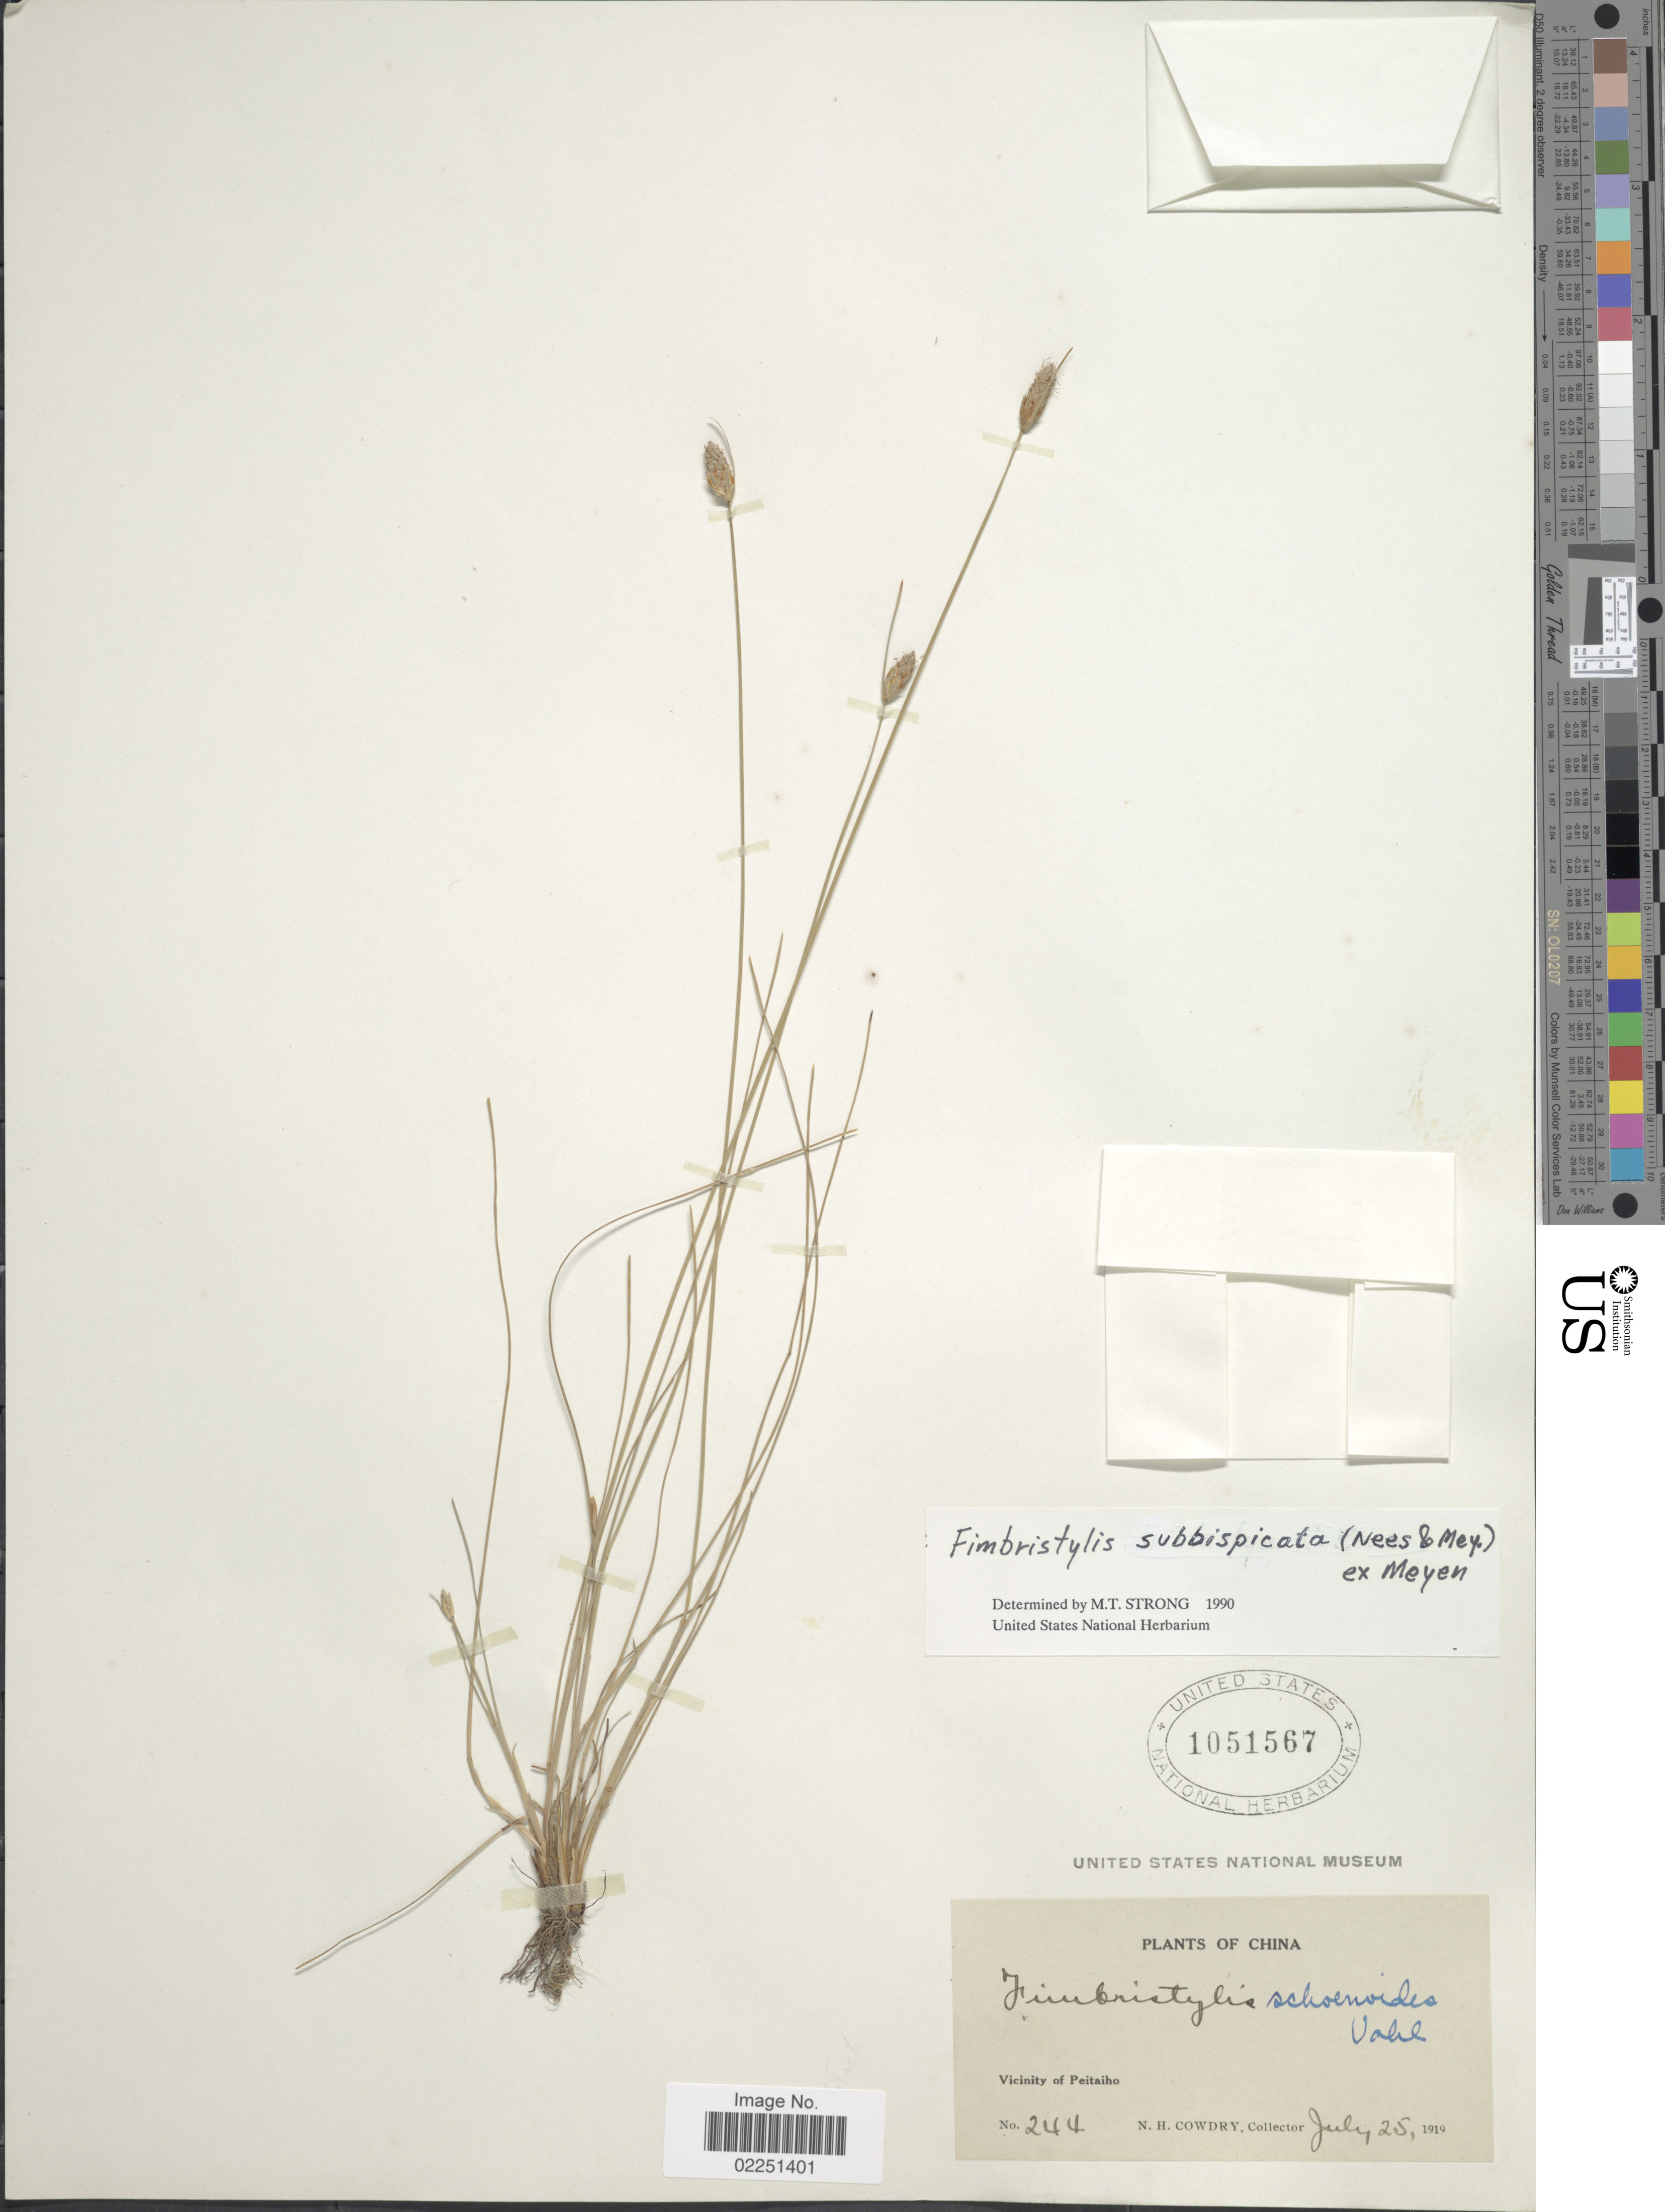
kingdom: Plantae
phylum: Tracheophyta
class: Liliopsida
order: Poales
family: Cyperaceae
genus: Fimbristylis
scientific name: Fimbristylis subbispicata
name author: Nees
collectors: N. H. Cowdry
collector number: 244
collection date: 1919-07-24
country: China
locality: Vicinity of Peitaiho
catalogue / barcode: US 1051567